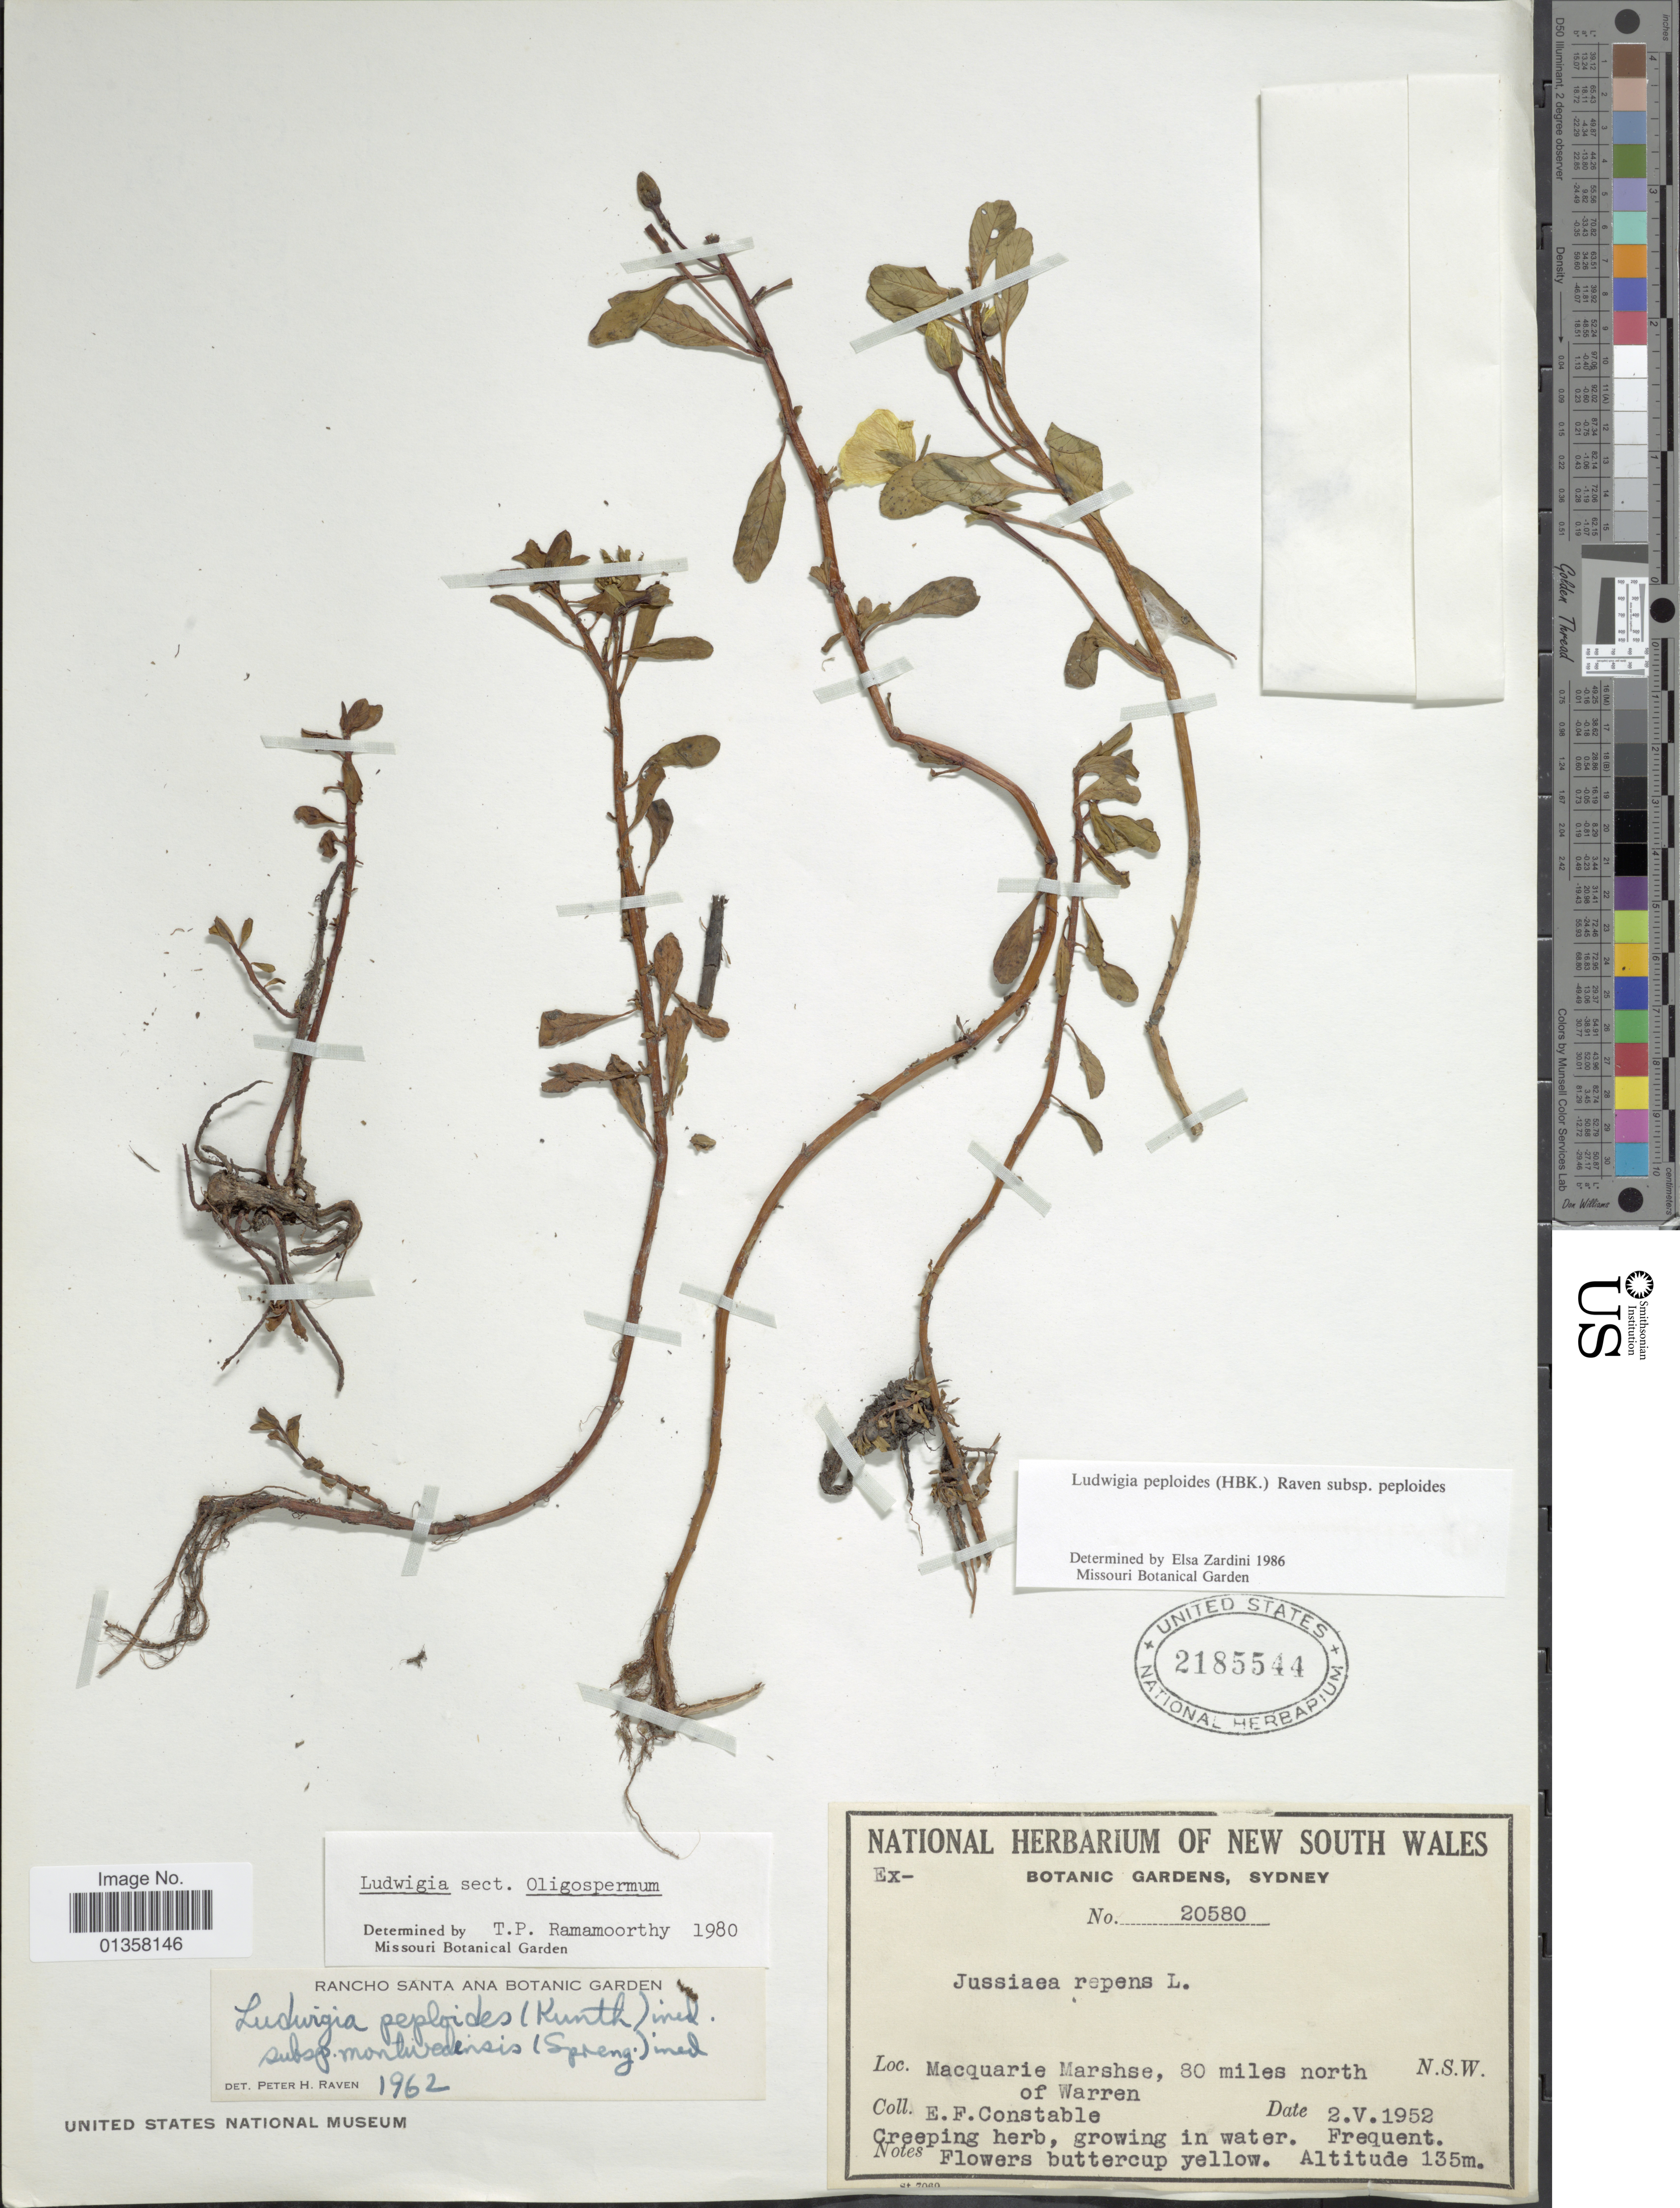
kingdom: Plantae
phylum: Tracheophyta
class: Magnoliopsida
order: Myrtales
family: Onagraceae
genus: Ludwigia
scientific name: Ludwigia peploides subsp. peploides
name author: (Kunth) P.H. Raven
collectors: E. F. Constable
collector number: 20580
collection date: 1952-05-02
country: Australia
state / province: New South Wales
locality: Macquarie Marshse, 80 miles north of Warren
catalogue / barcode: US 2185544